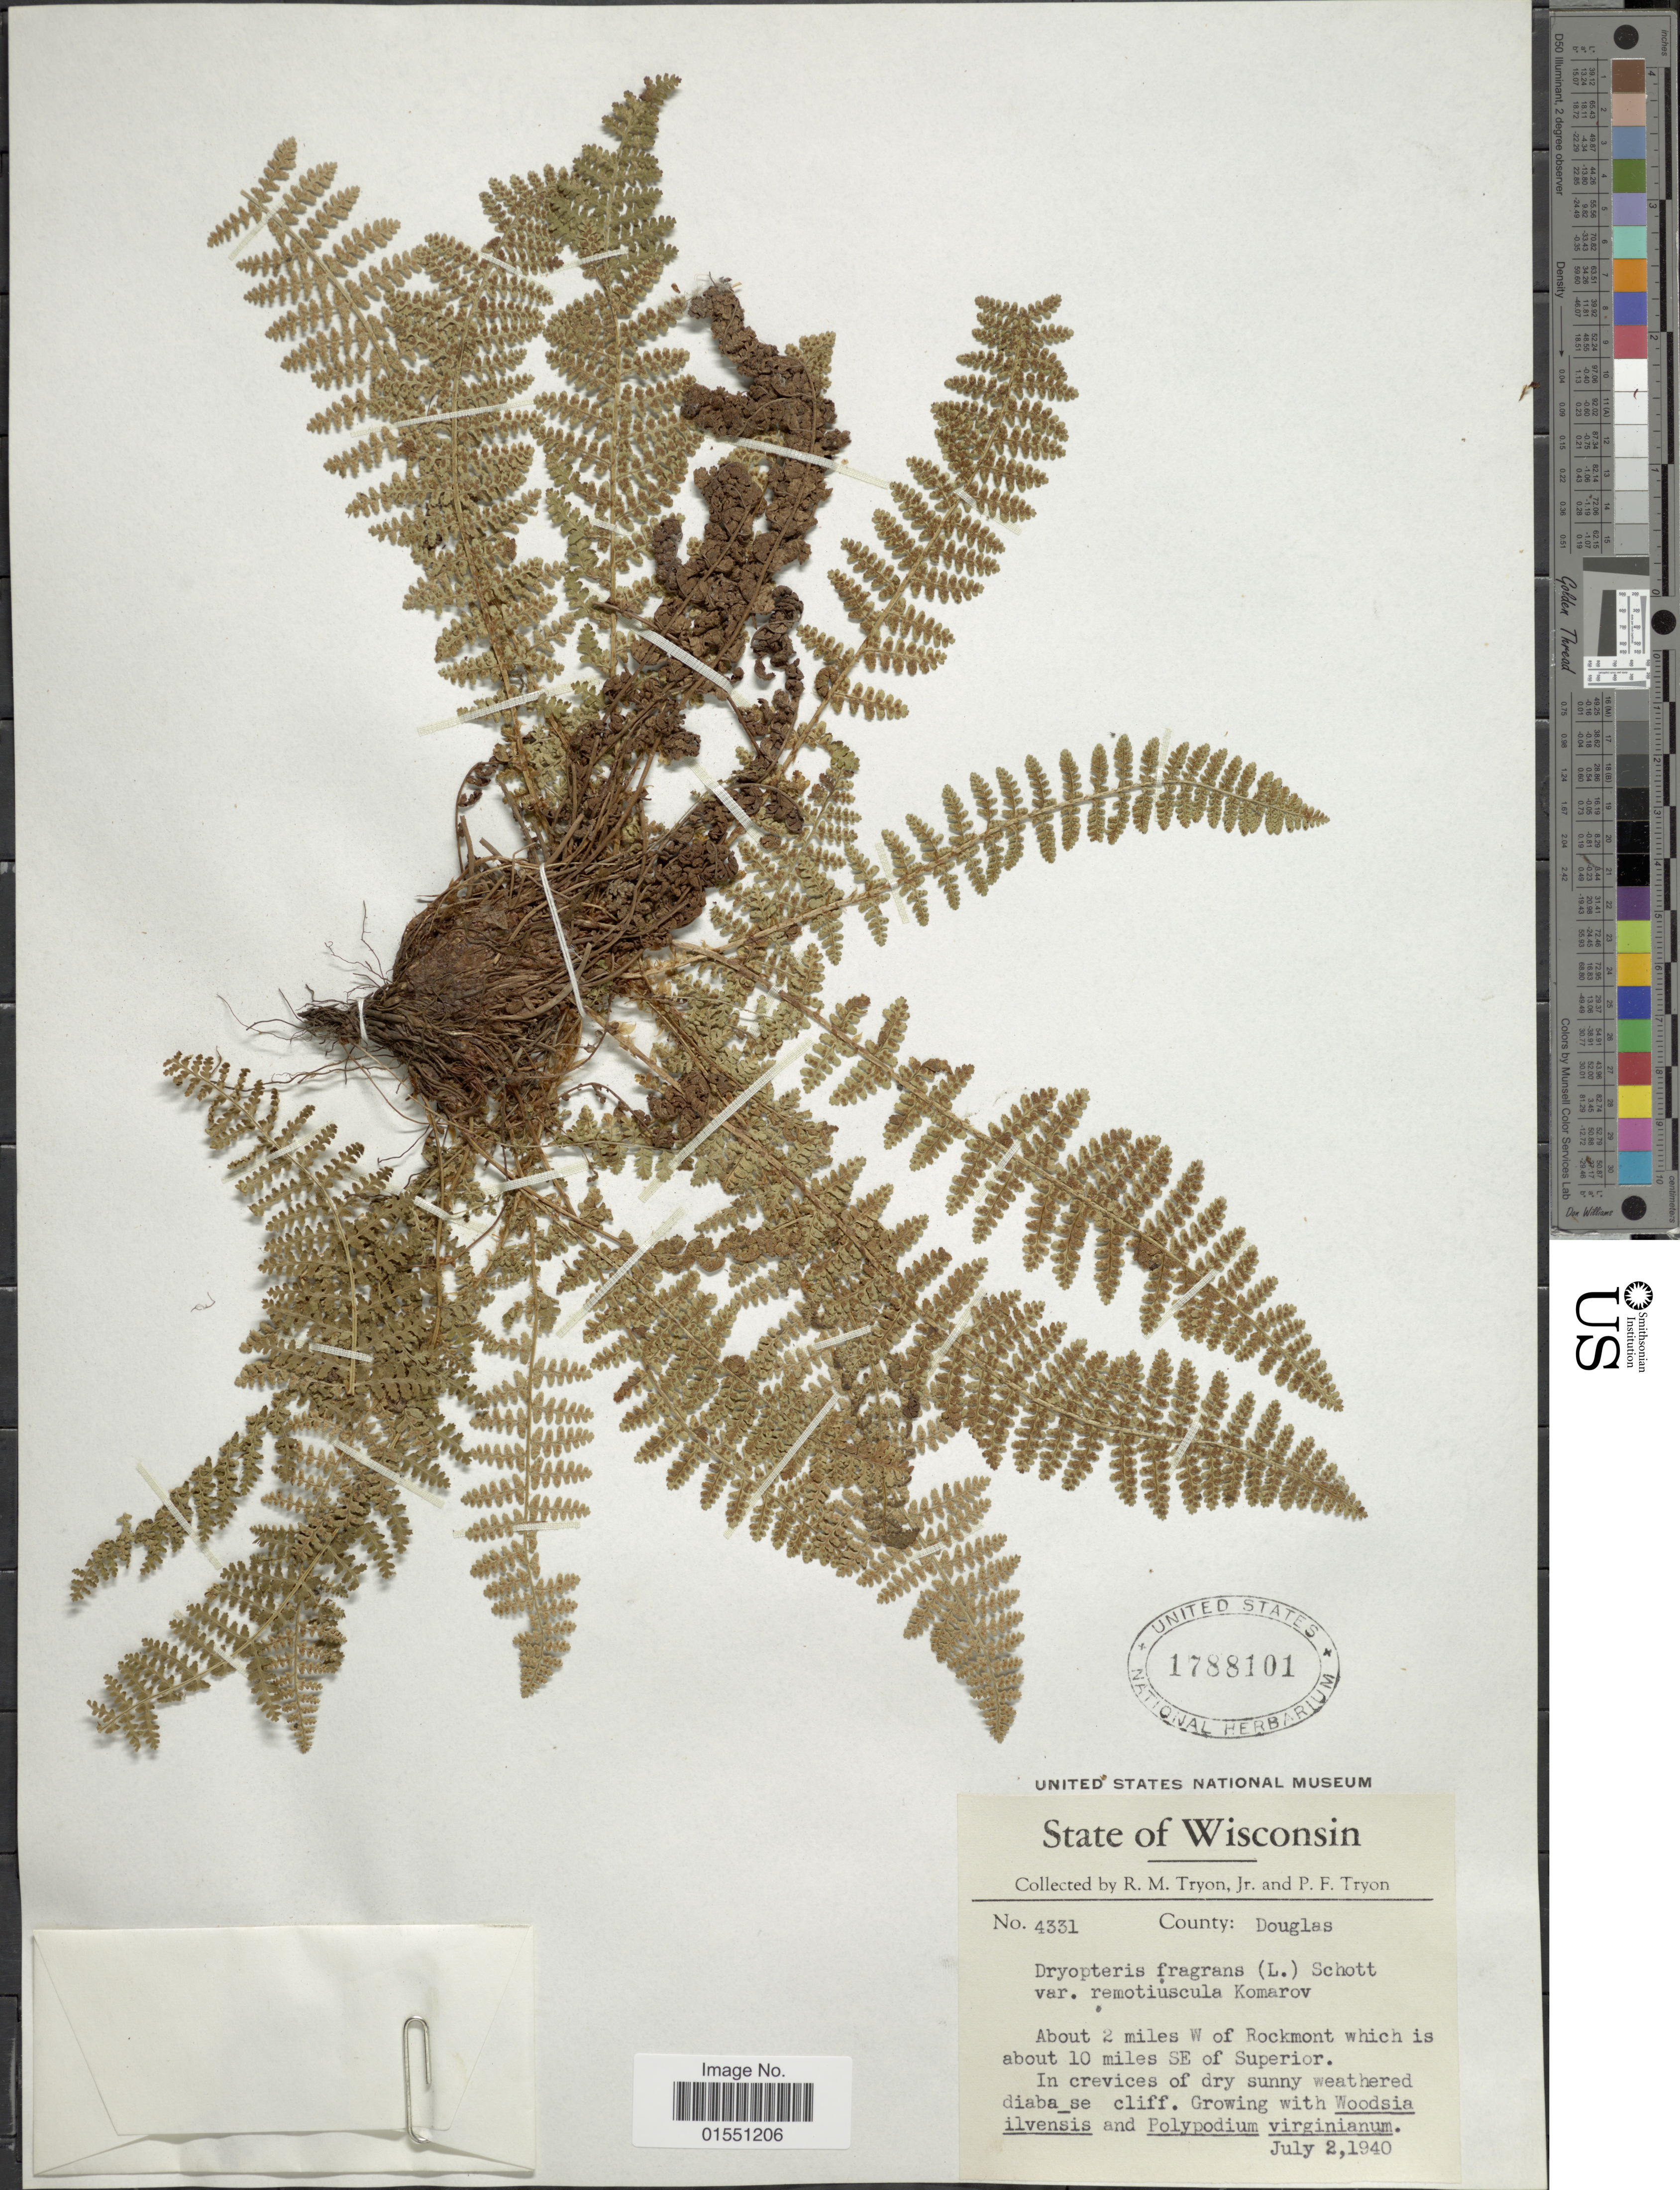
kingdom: Plantae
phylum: Tracheophyta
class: Polypodiopsida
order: Polypodiales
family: Dryopteridaceae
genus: Dryopteris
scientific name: Dryopteris fragrans var. hookeriana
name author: A. Prince ex Weath.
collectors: R. M. Tryon & P. Tryon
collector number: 4331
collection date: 1940-07-02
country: United States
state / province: Wisconsin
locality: County: Douglas. About 2 miles W of Rockmont which is about 10 miles SE of Superior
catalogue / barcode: US 1788101